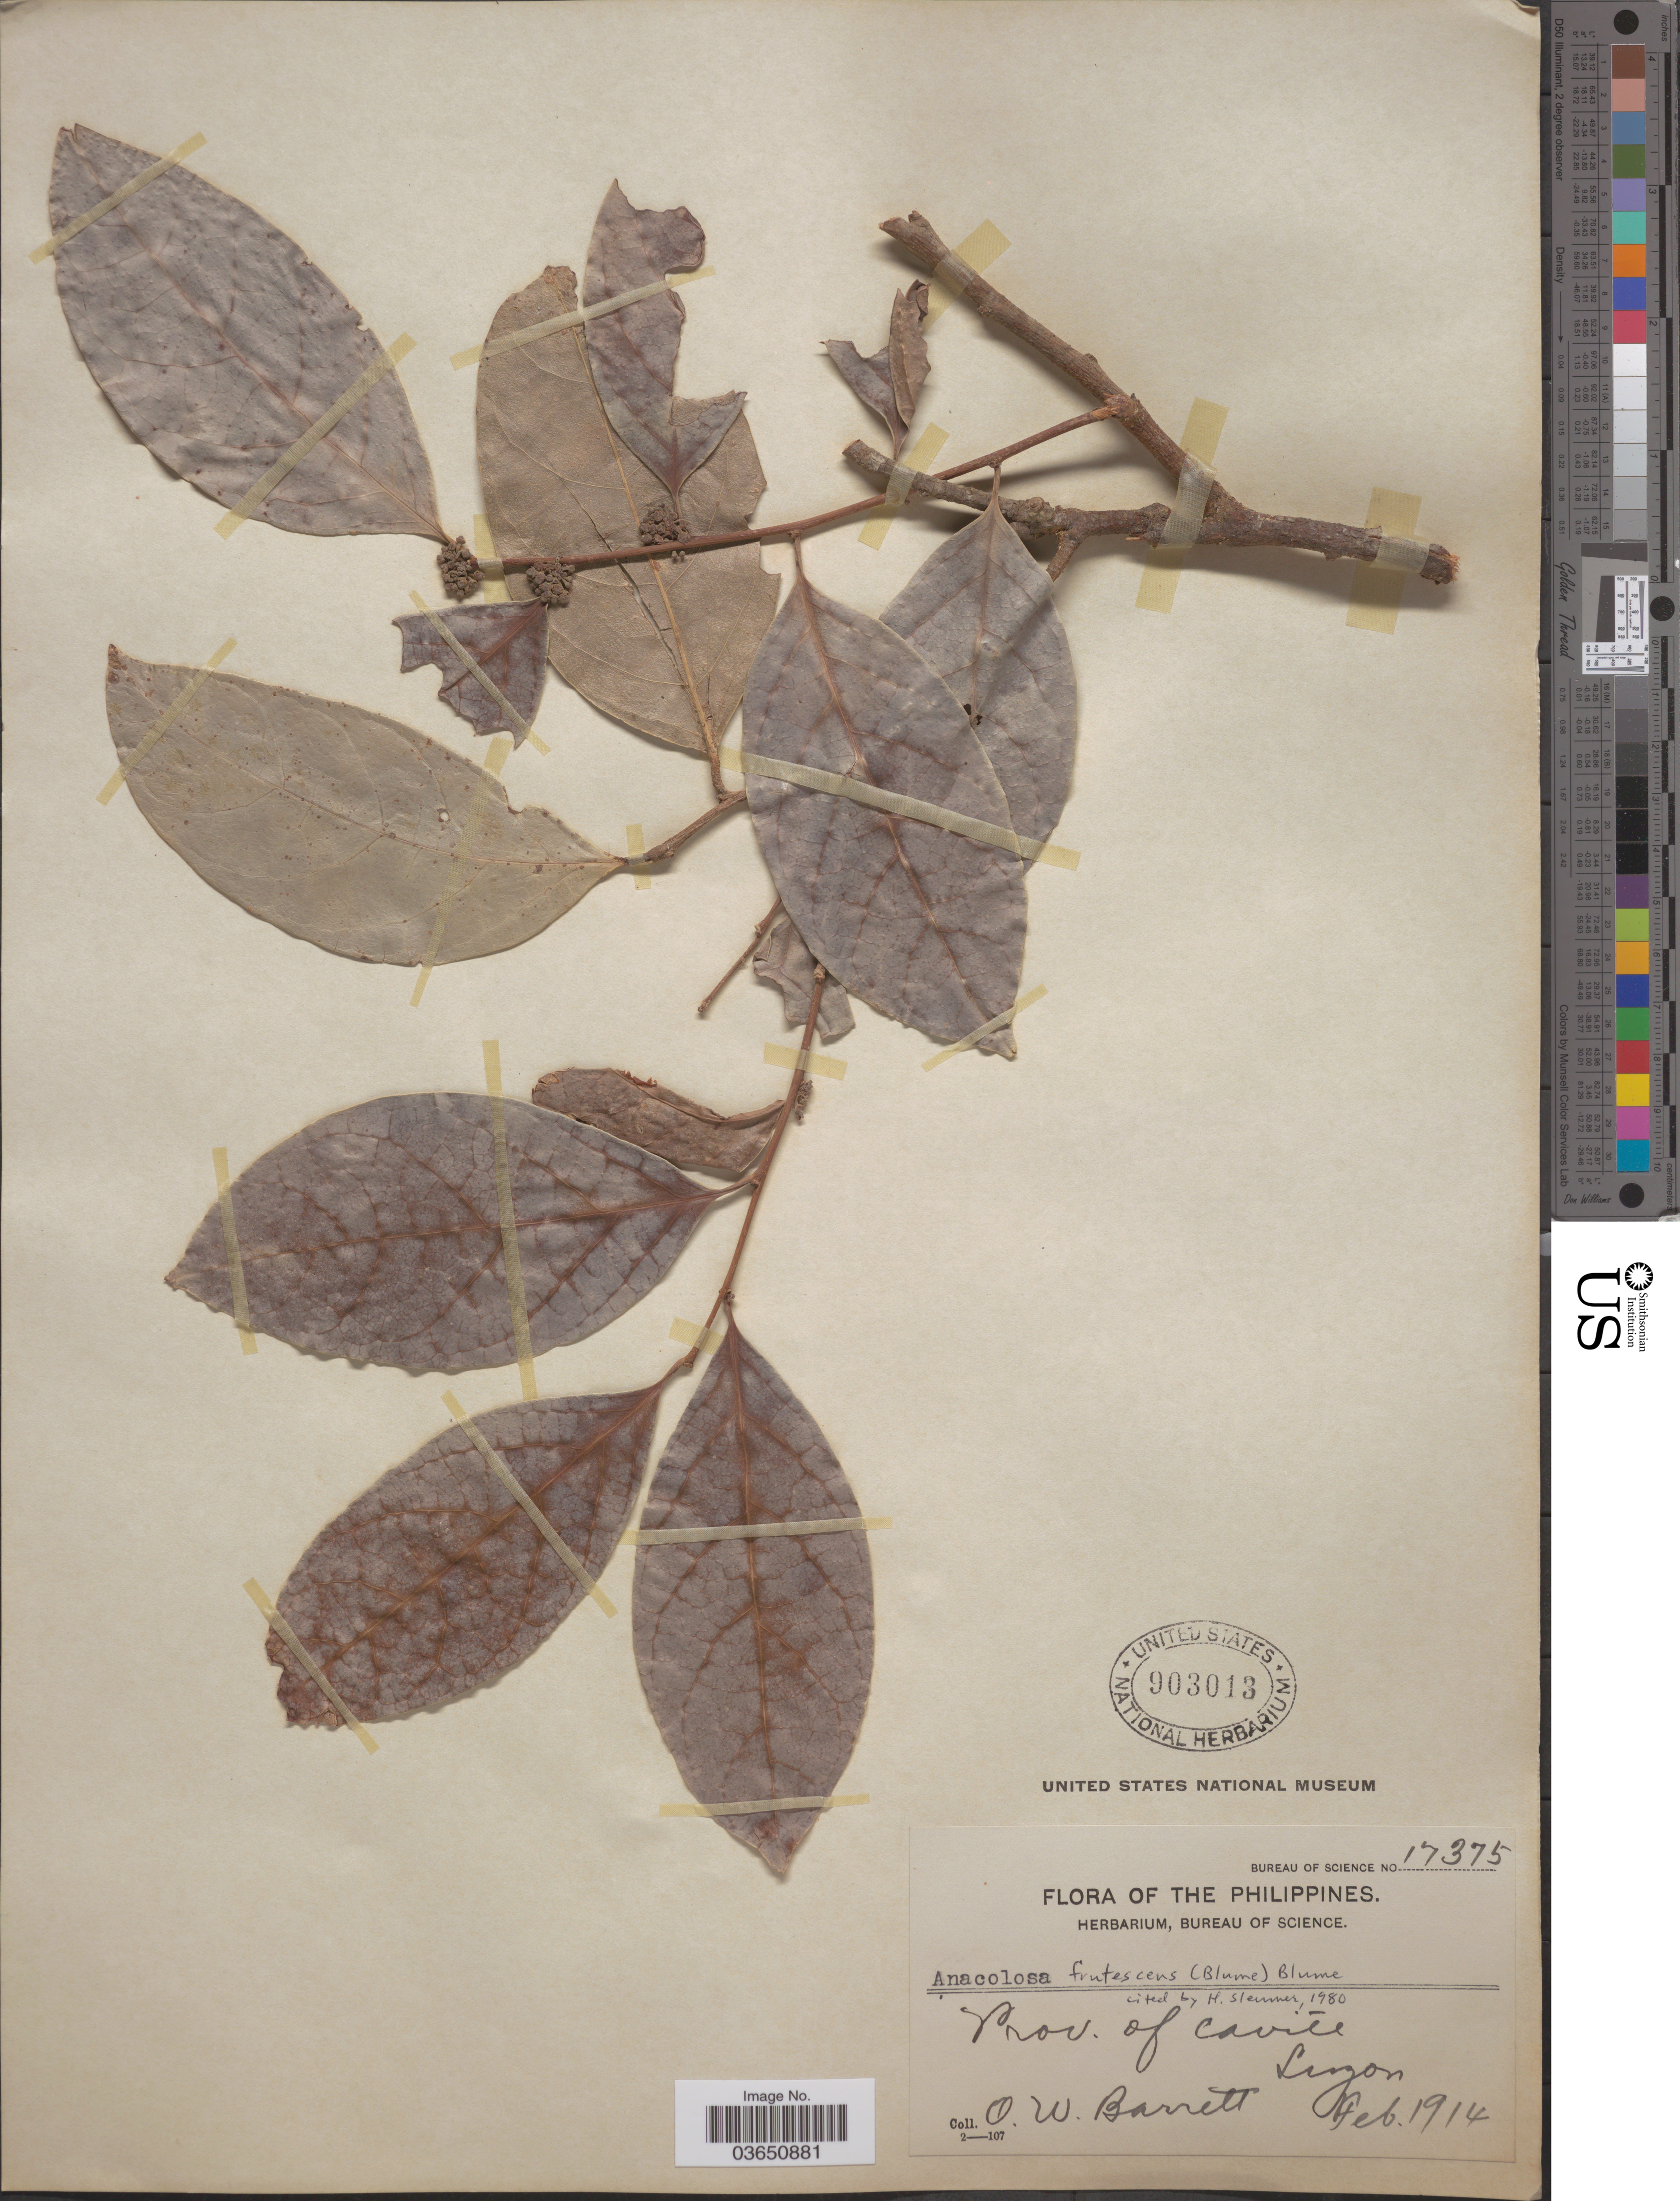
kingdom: Plantae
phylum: Tracheophyta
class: Magnoliopsida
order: Santalales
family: Aptandraceae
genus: Anacolosa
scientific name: Anacolosa frutescens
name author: (Blume) Blume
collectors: O. Barrett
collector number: Bureau of Science 17375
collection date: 1914-02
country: Philippines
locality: Prov. of Cavite. Luzon.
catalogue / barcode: US 903013